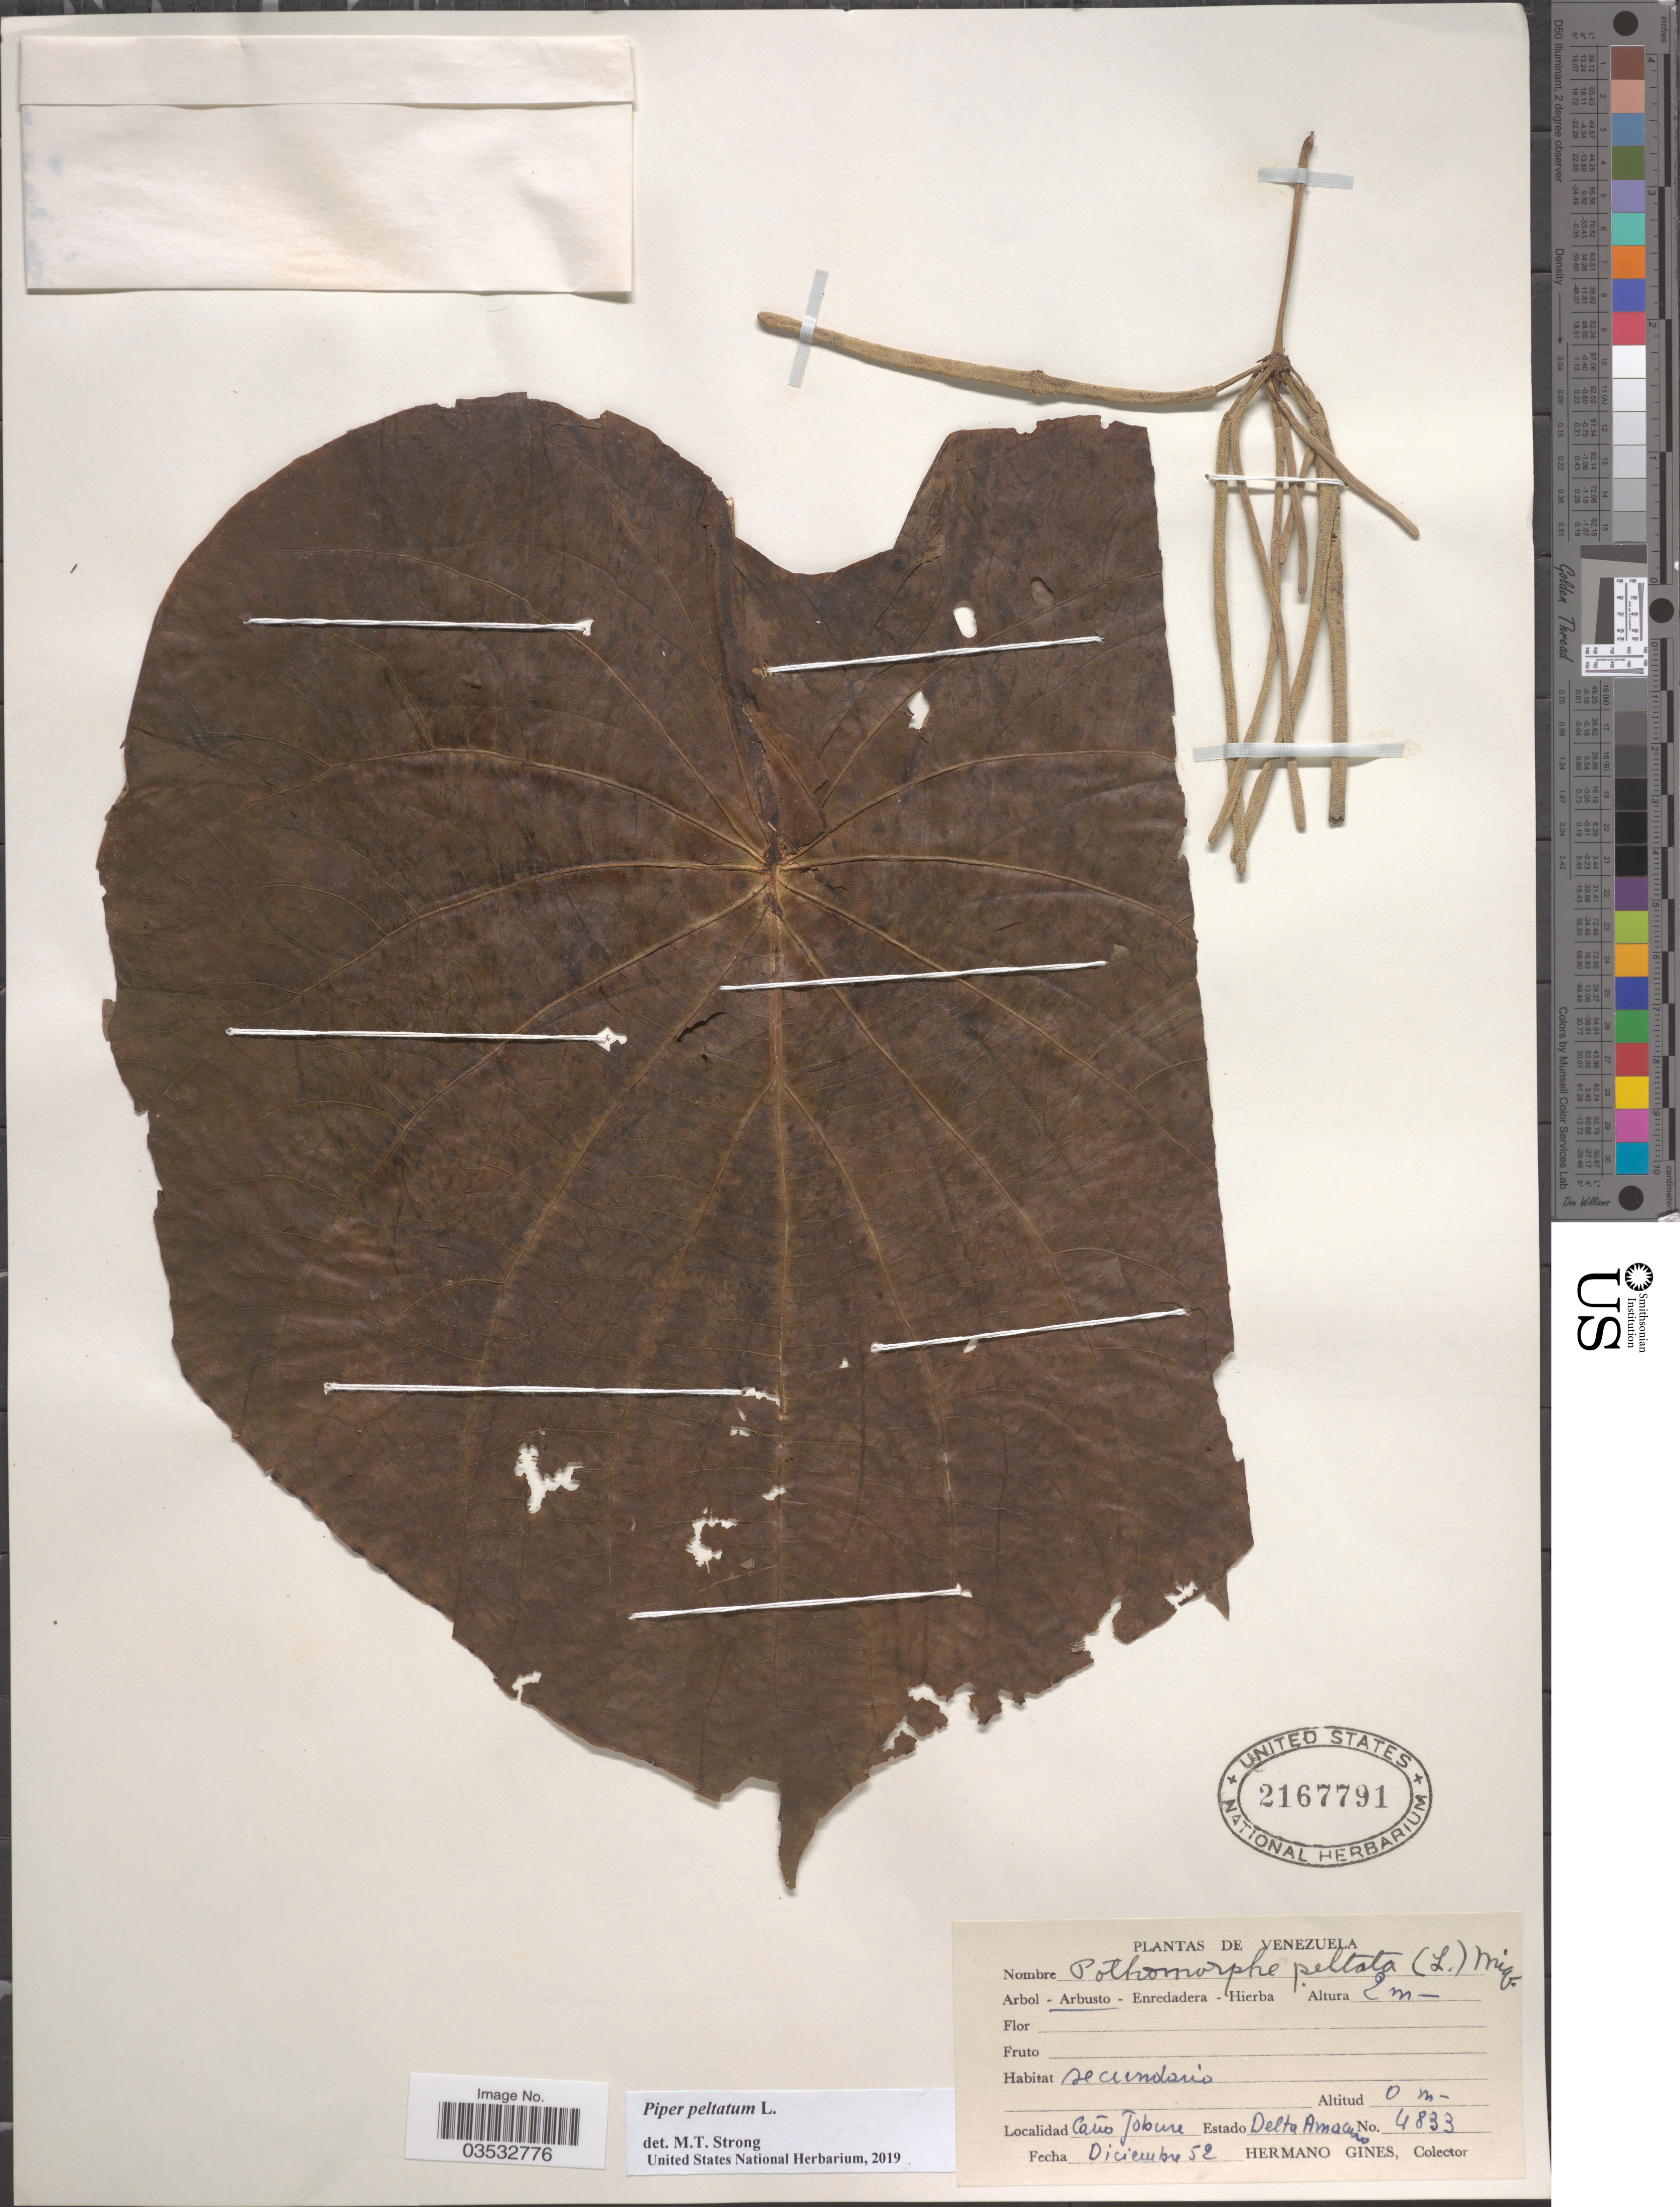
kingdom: Plantae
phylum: Tracheophyta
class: Magnoliopsida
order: Piperales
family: Piperaceae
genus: Piper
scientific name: Piper peltatum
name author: L.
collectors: Bro. Gines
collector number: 4833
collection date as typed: Transcribed d/m/y: /12/52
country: Venezuela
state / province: Delta Amacuro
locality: Caño Jobure.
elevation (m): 0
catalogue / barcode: US 2167791